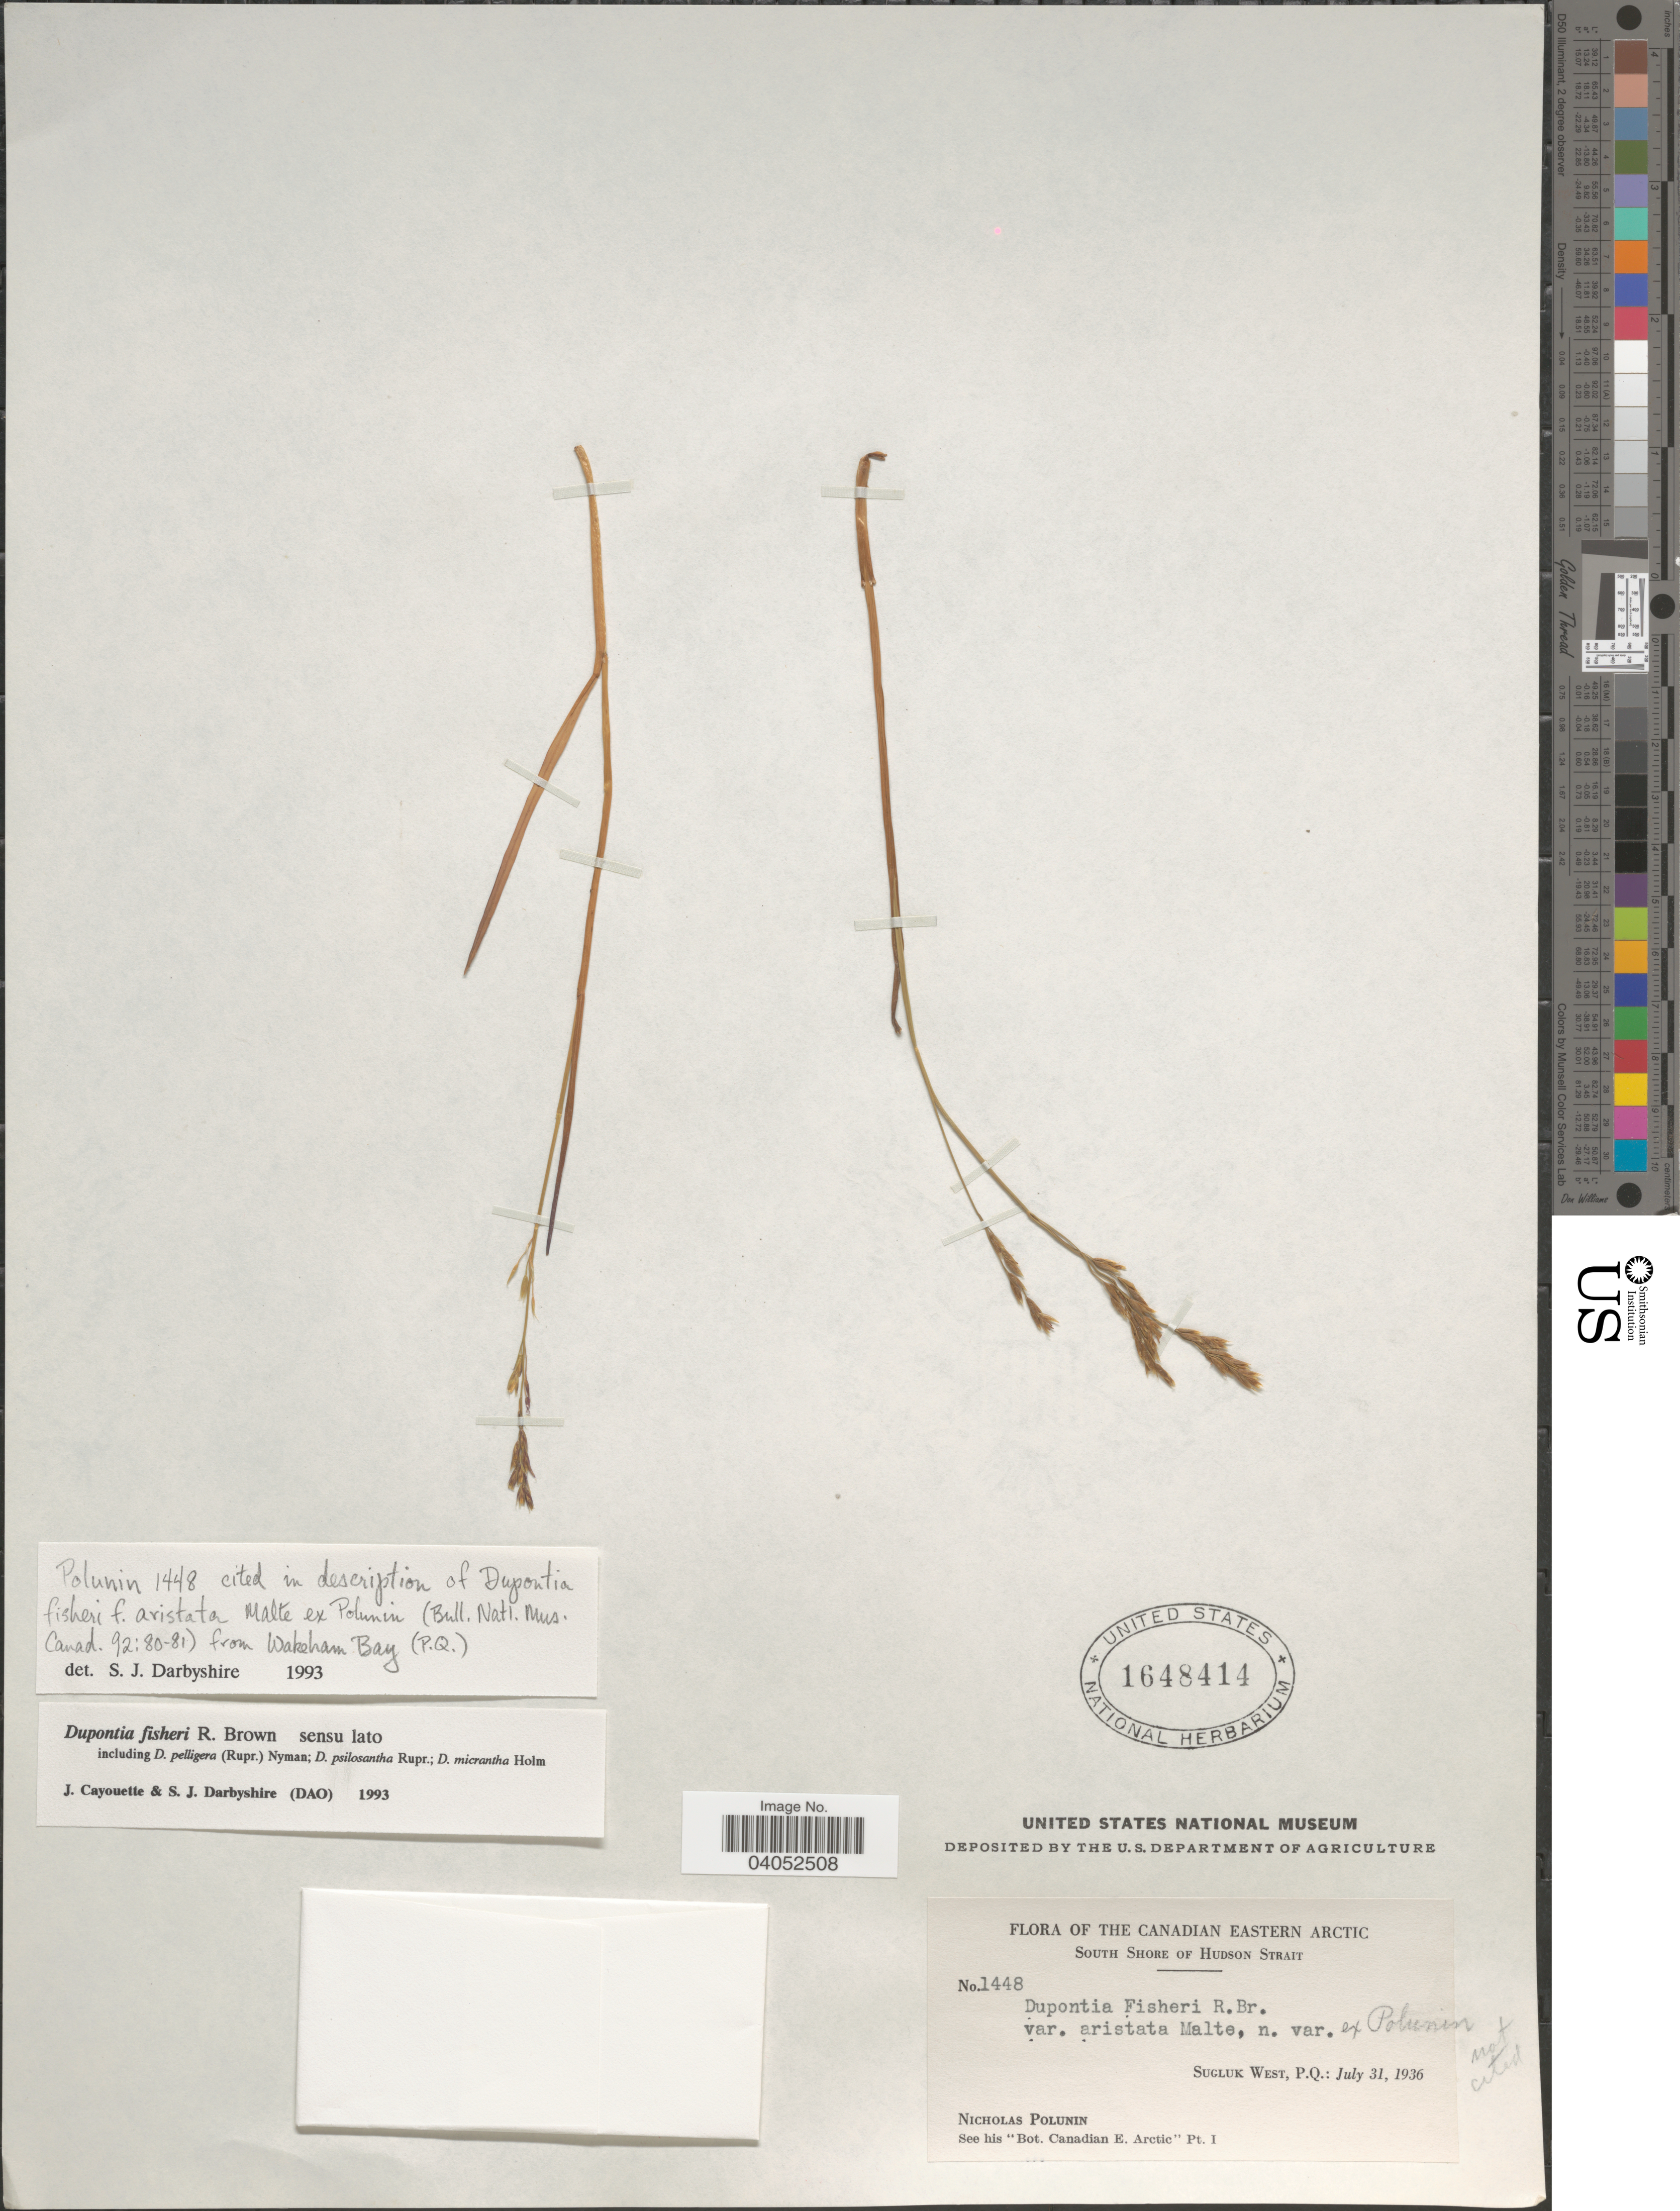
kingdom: Plantae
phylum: Tracheophyta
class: Liliopsida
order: Poales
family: Poaceae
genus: Dupontia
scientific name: Dupontia micrantha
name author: Holm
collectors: N. V. Polunin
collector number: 1448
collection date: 1936-07-31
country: Canada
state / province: Quebec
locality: The Canadian Eastern Arctic. South Shore of Hudson Strait. Sugluk West, P.Q.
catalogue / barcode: US 1648414